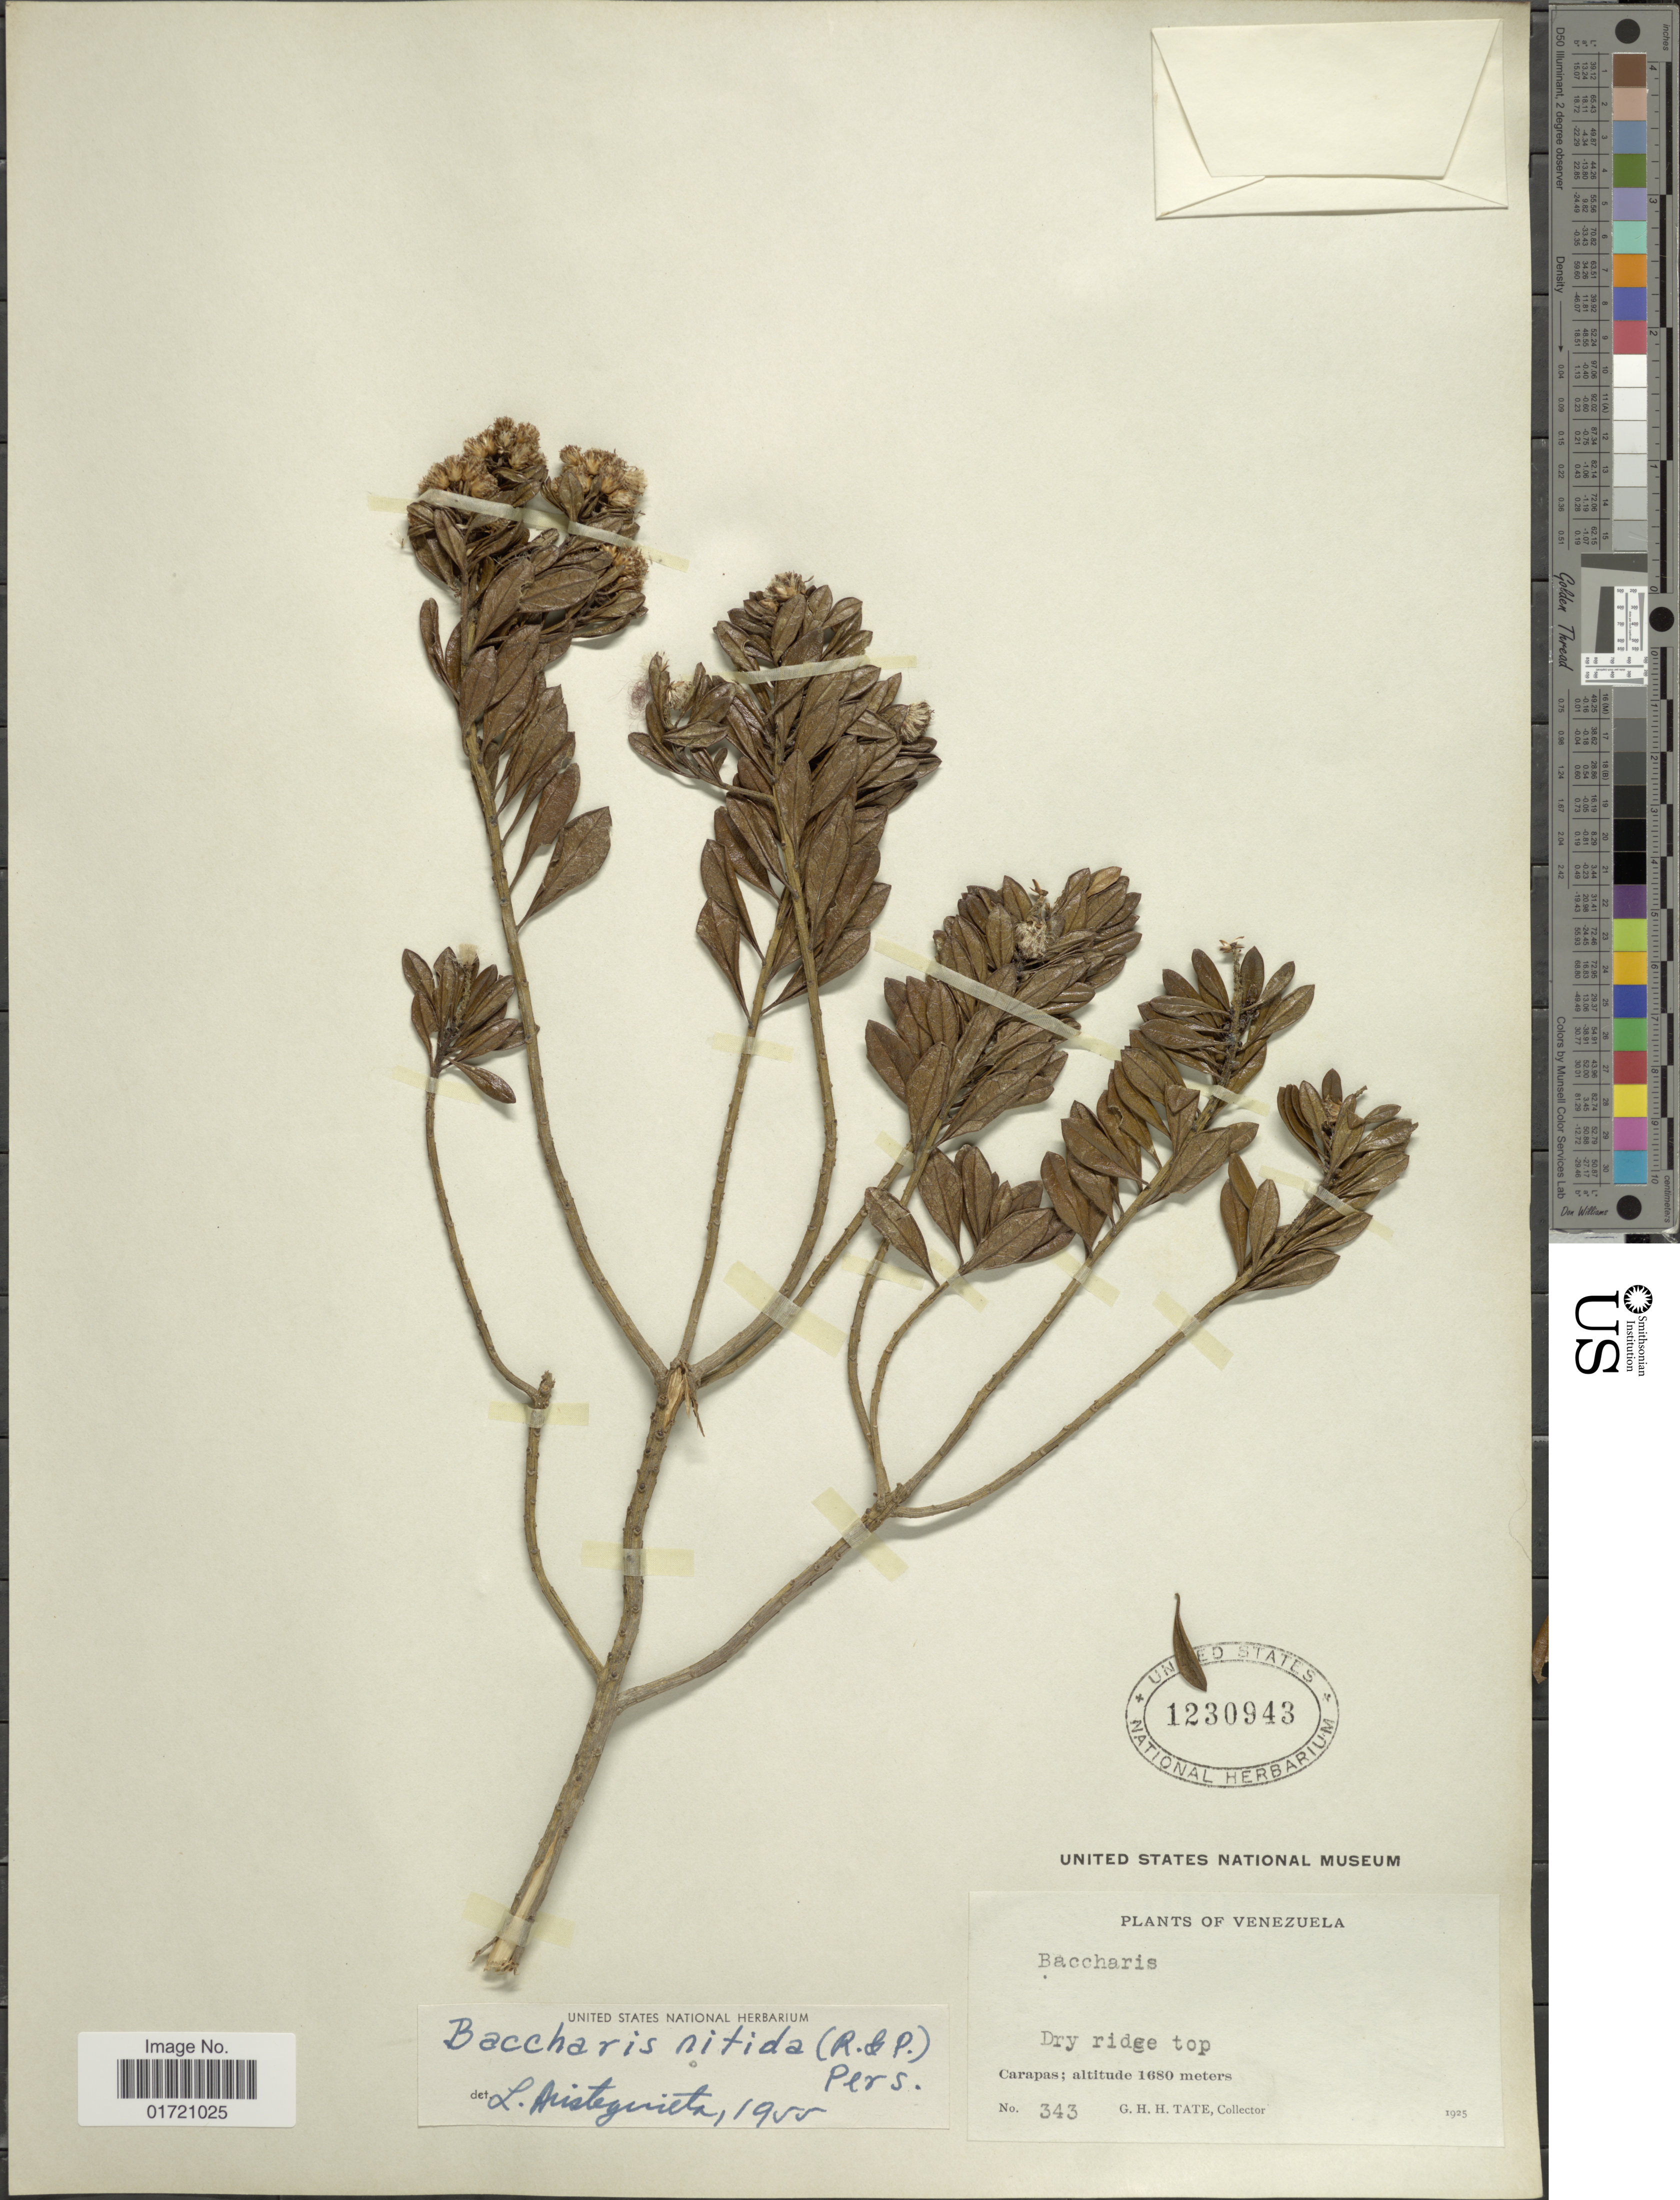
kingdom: Plantae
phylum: Tracheophyta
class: Magnoliopsida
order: Asterales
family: Asteraceae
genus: Baccharis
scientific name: Baccharis nitida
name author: (Ruiz & Pav.) Pers.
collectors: G. H. H.Tate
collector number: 343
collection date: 1925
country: Venezuela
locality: Dry ridge top. Carapas.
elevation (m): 1680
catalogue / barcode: US 1230943